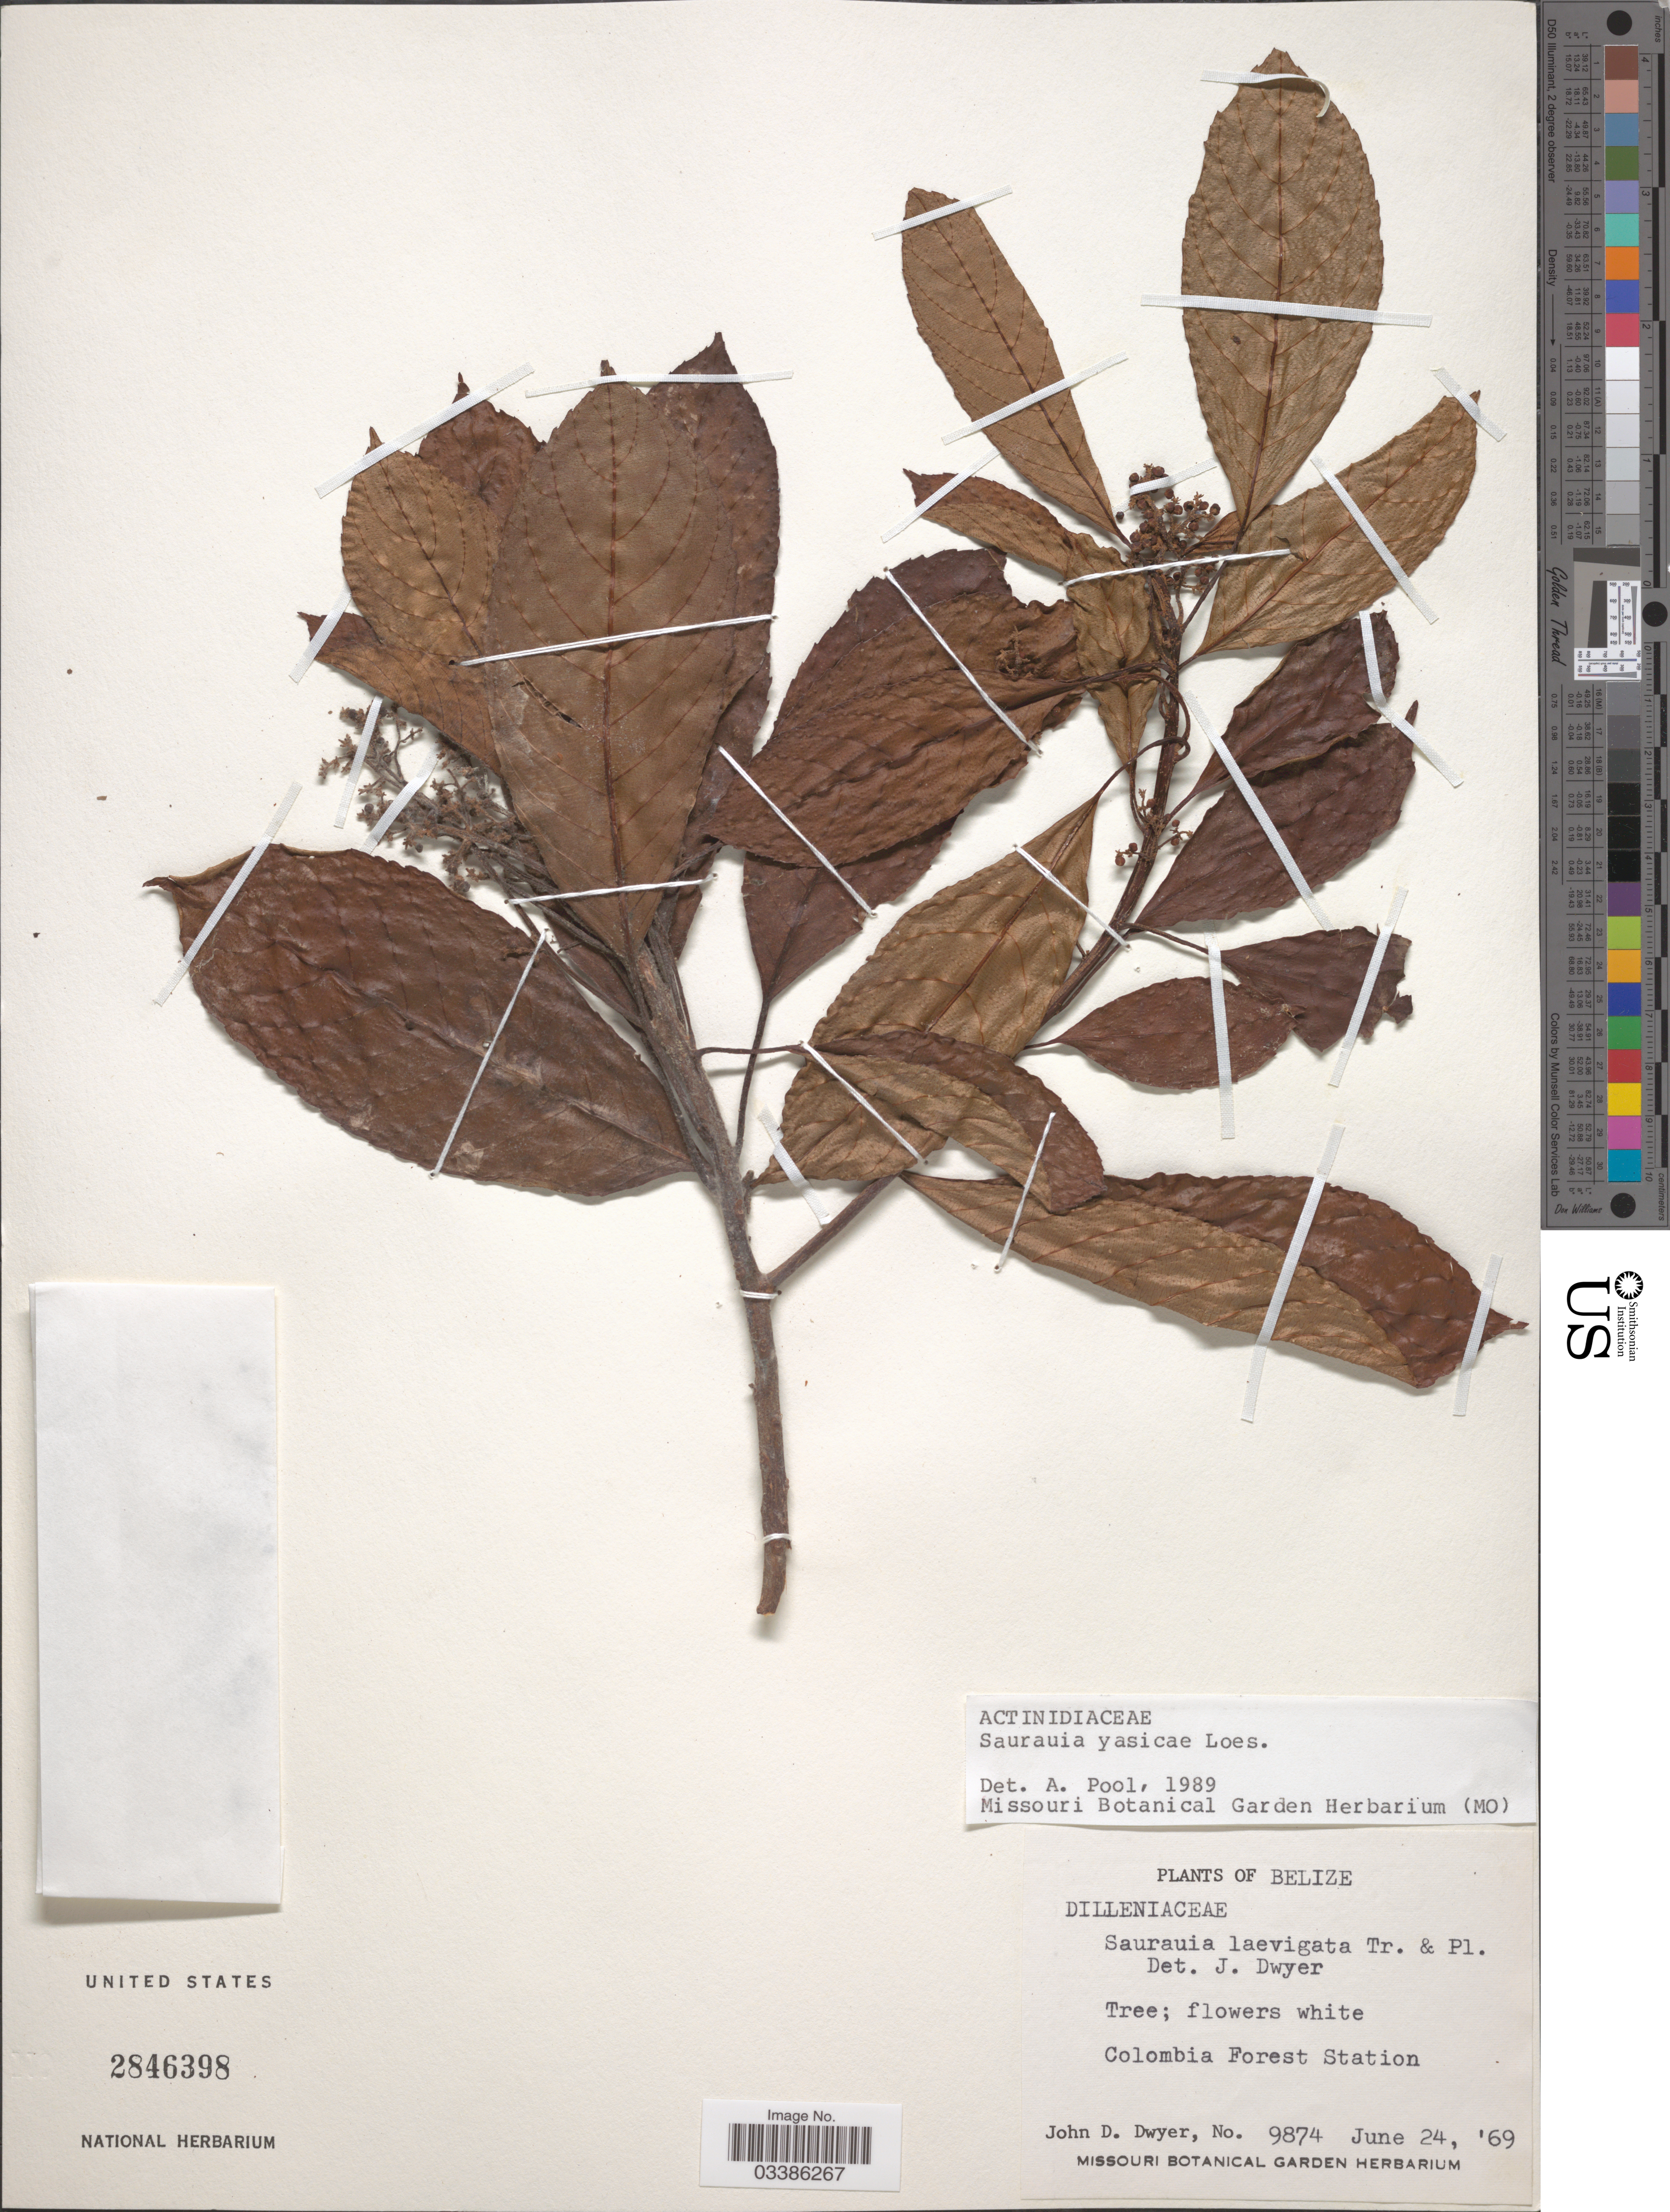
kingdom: Plantae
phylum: Tracheophyta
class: Magnoliopsida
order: Ericales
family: Actinidiaceae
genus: Saurauia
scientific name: Saurauia yasicae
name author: Loes.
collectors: J. D. Dwyer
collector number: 9874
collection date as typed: Transcribed d/m/y: 24/6/69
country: Belize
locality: Colombia Forest Station.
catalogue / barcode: US 2846398